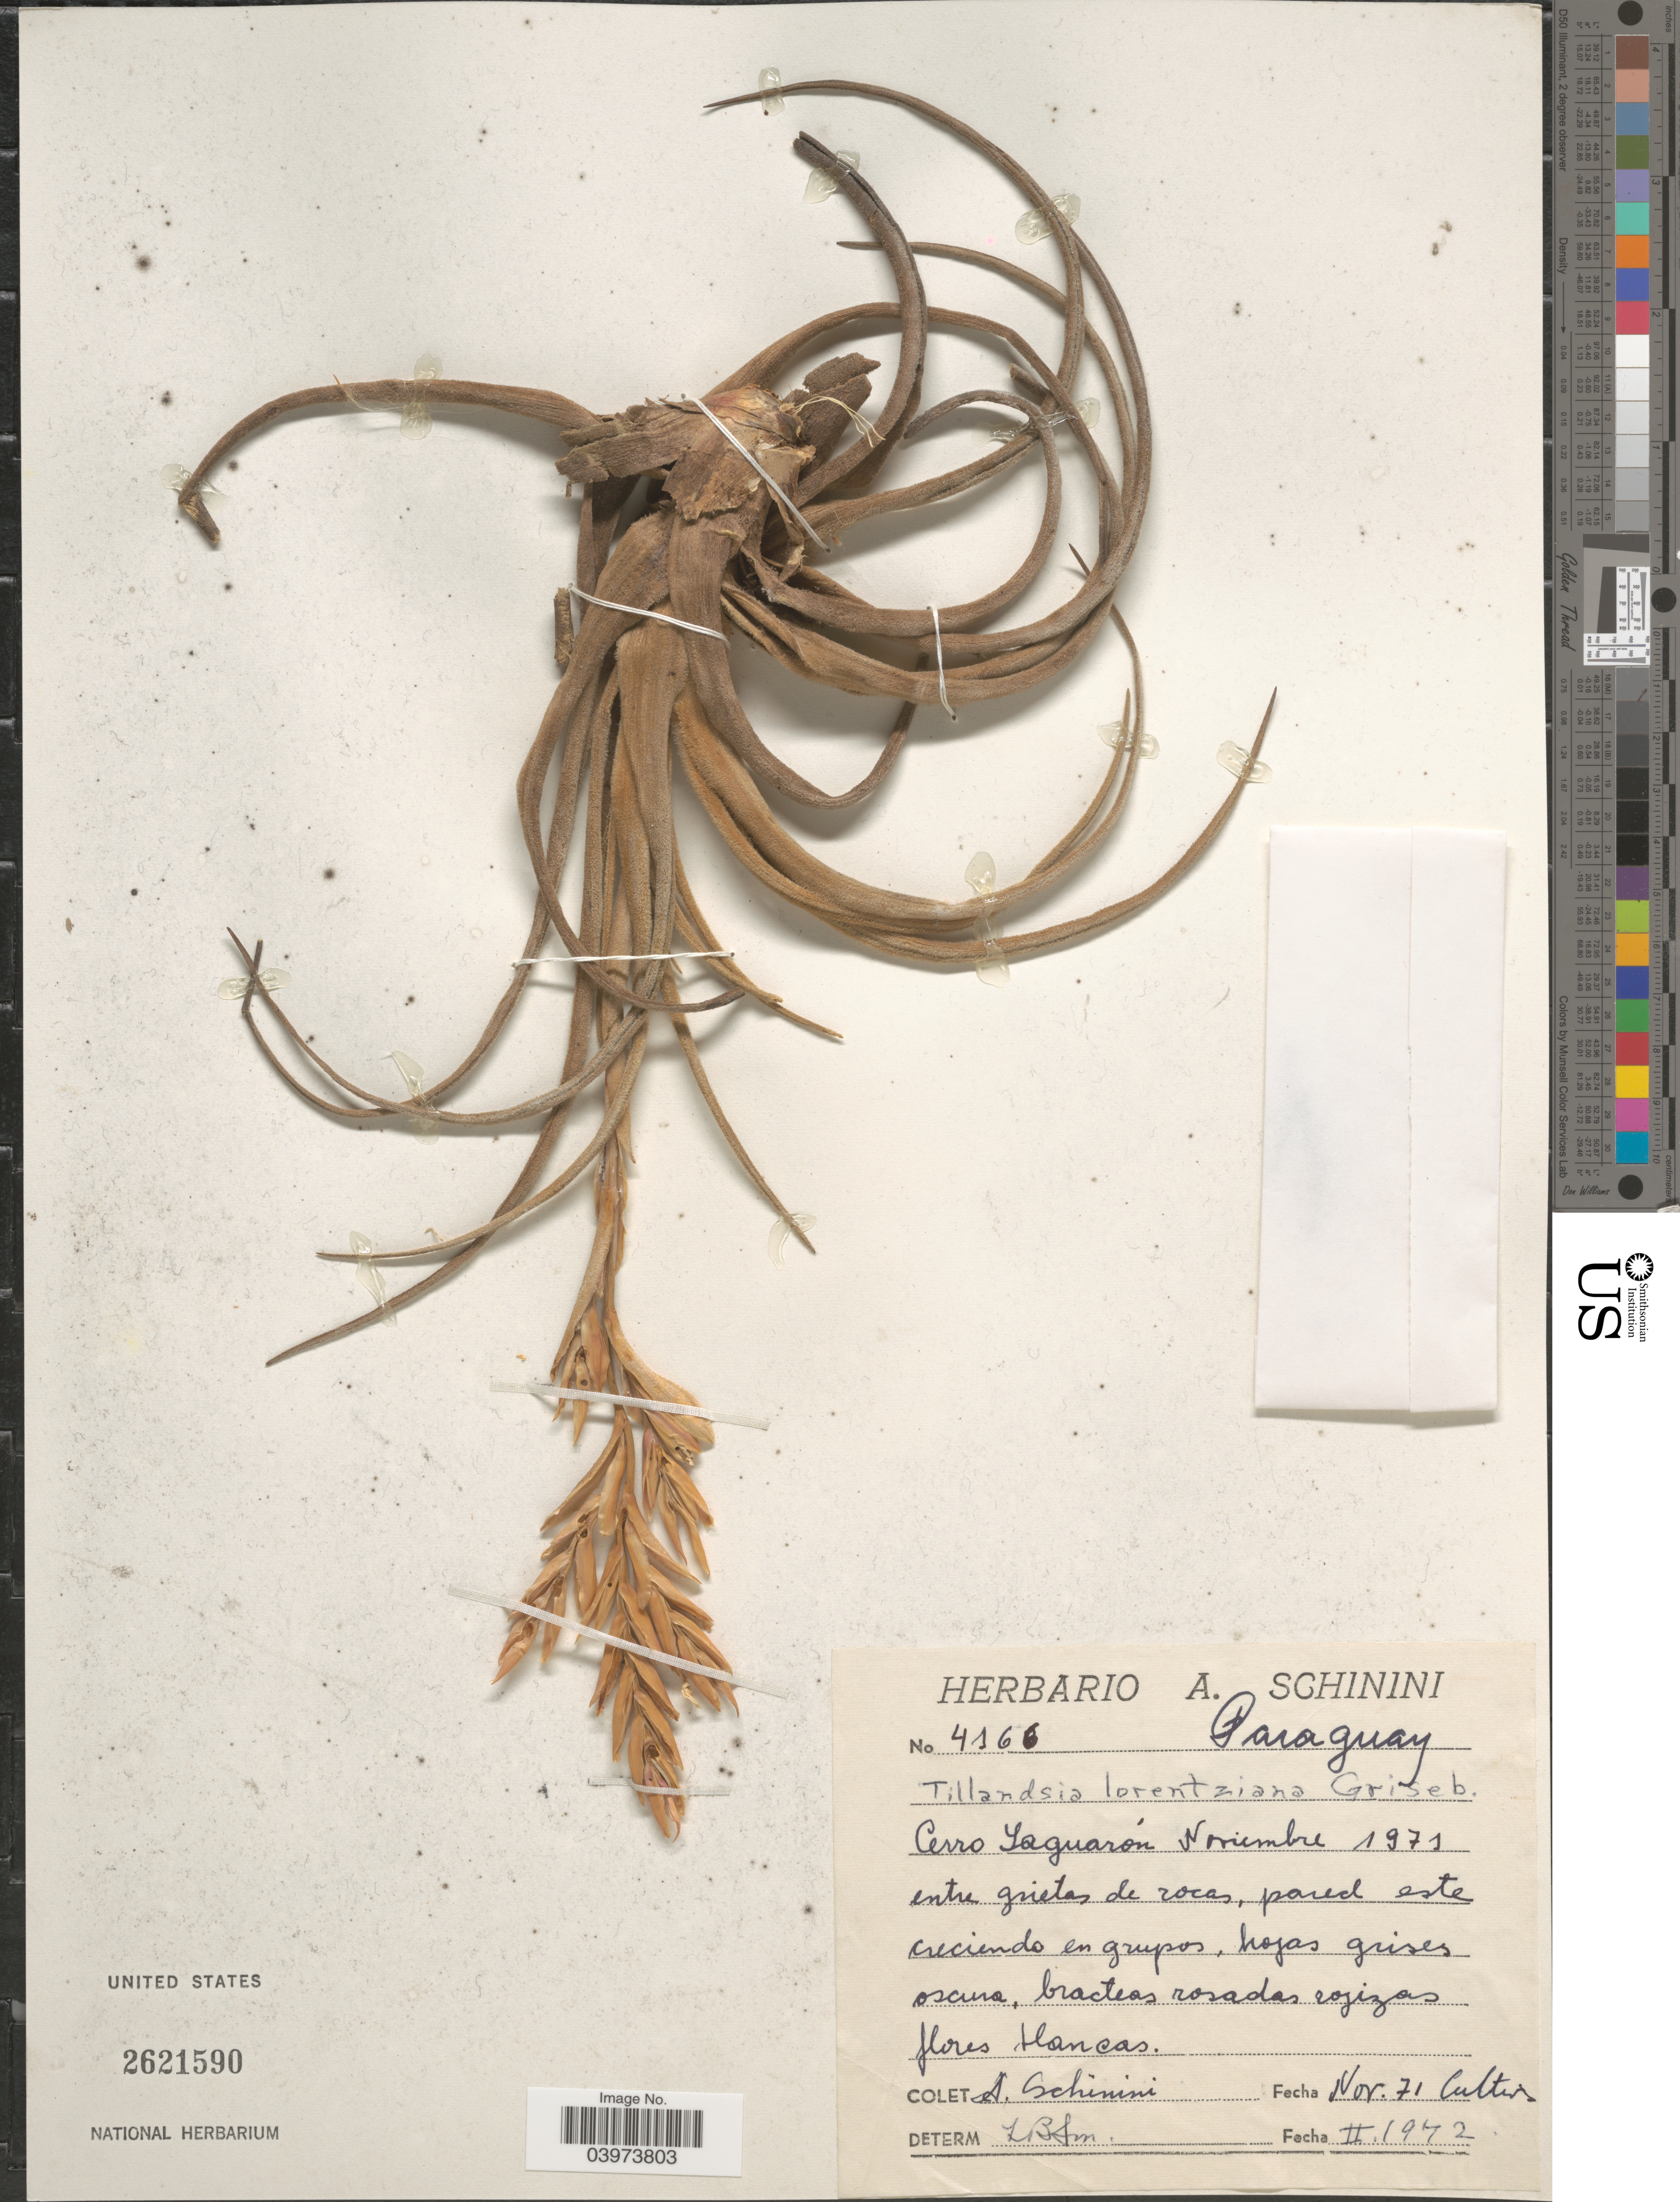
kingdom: Plantae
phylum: Tracheophyta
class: Liliopsida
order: Poales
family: Bromeliaceae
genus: Tillandsia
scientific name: Tillandsia lorentziana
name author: Griseb.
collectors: A. Schinini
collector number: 4166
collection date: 1971-11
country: Paraguay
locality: Cerro Yaguarón entre grietas de rocas.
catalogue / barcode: US 2621590